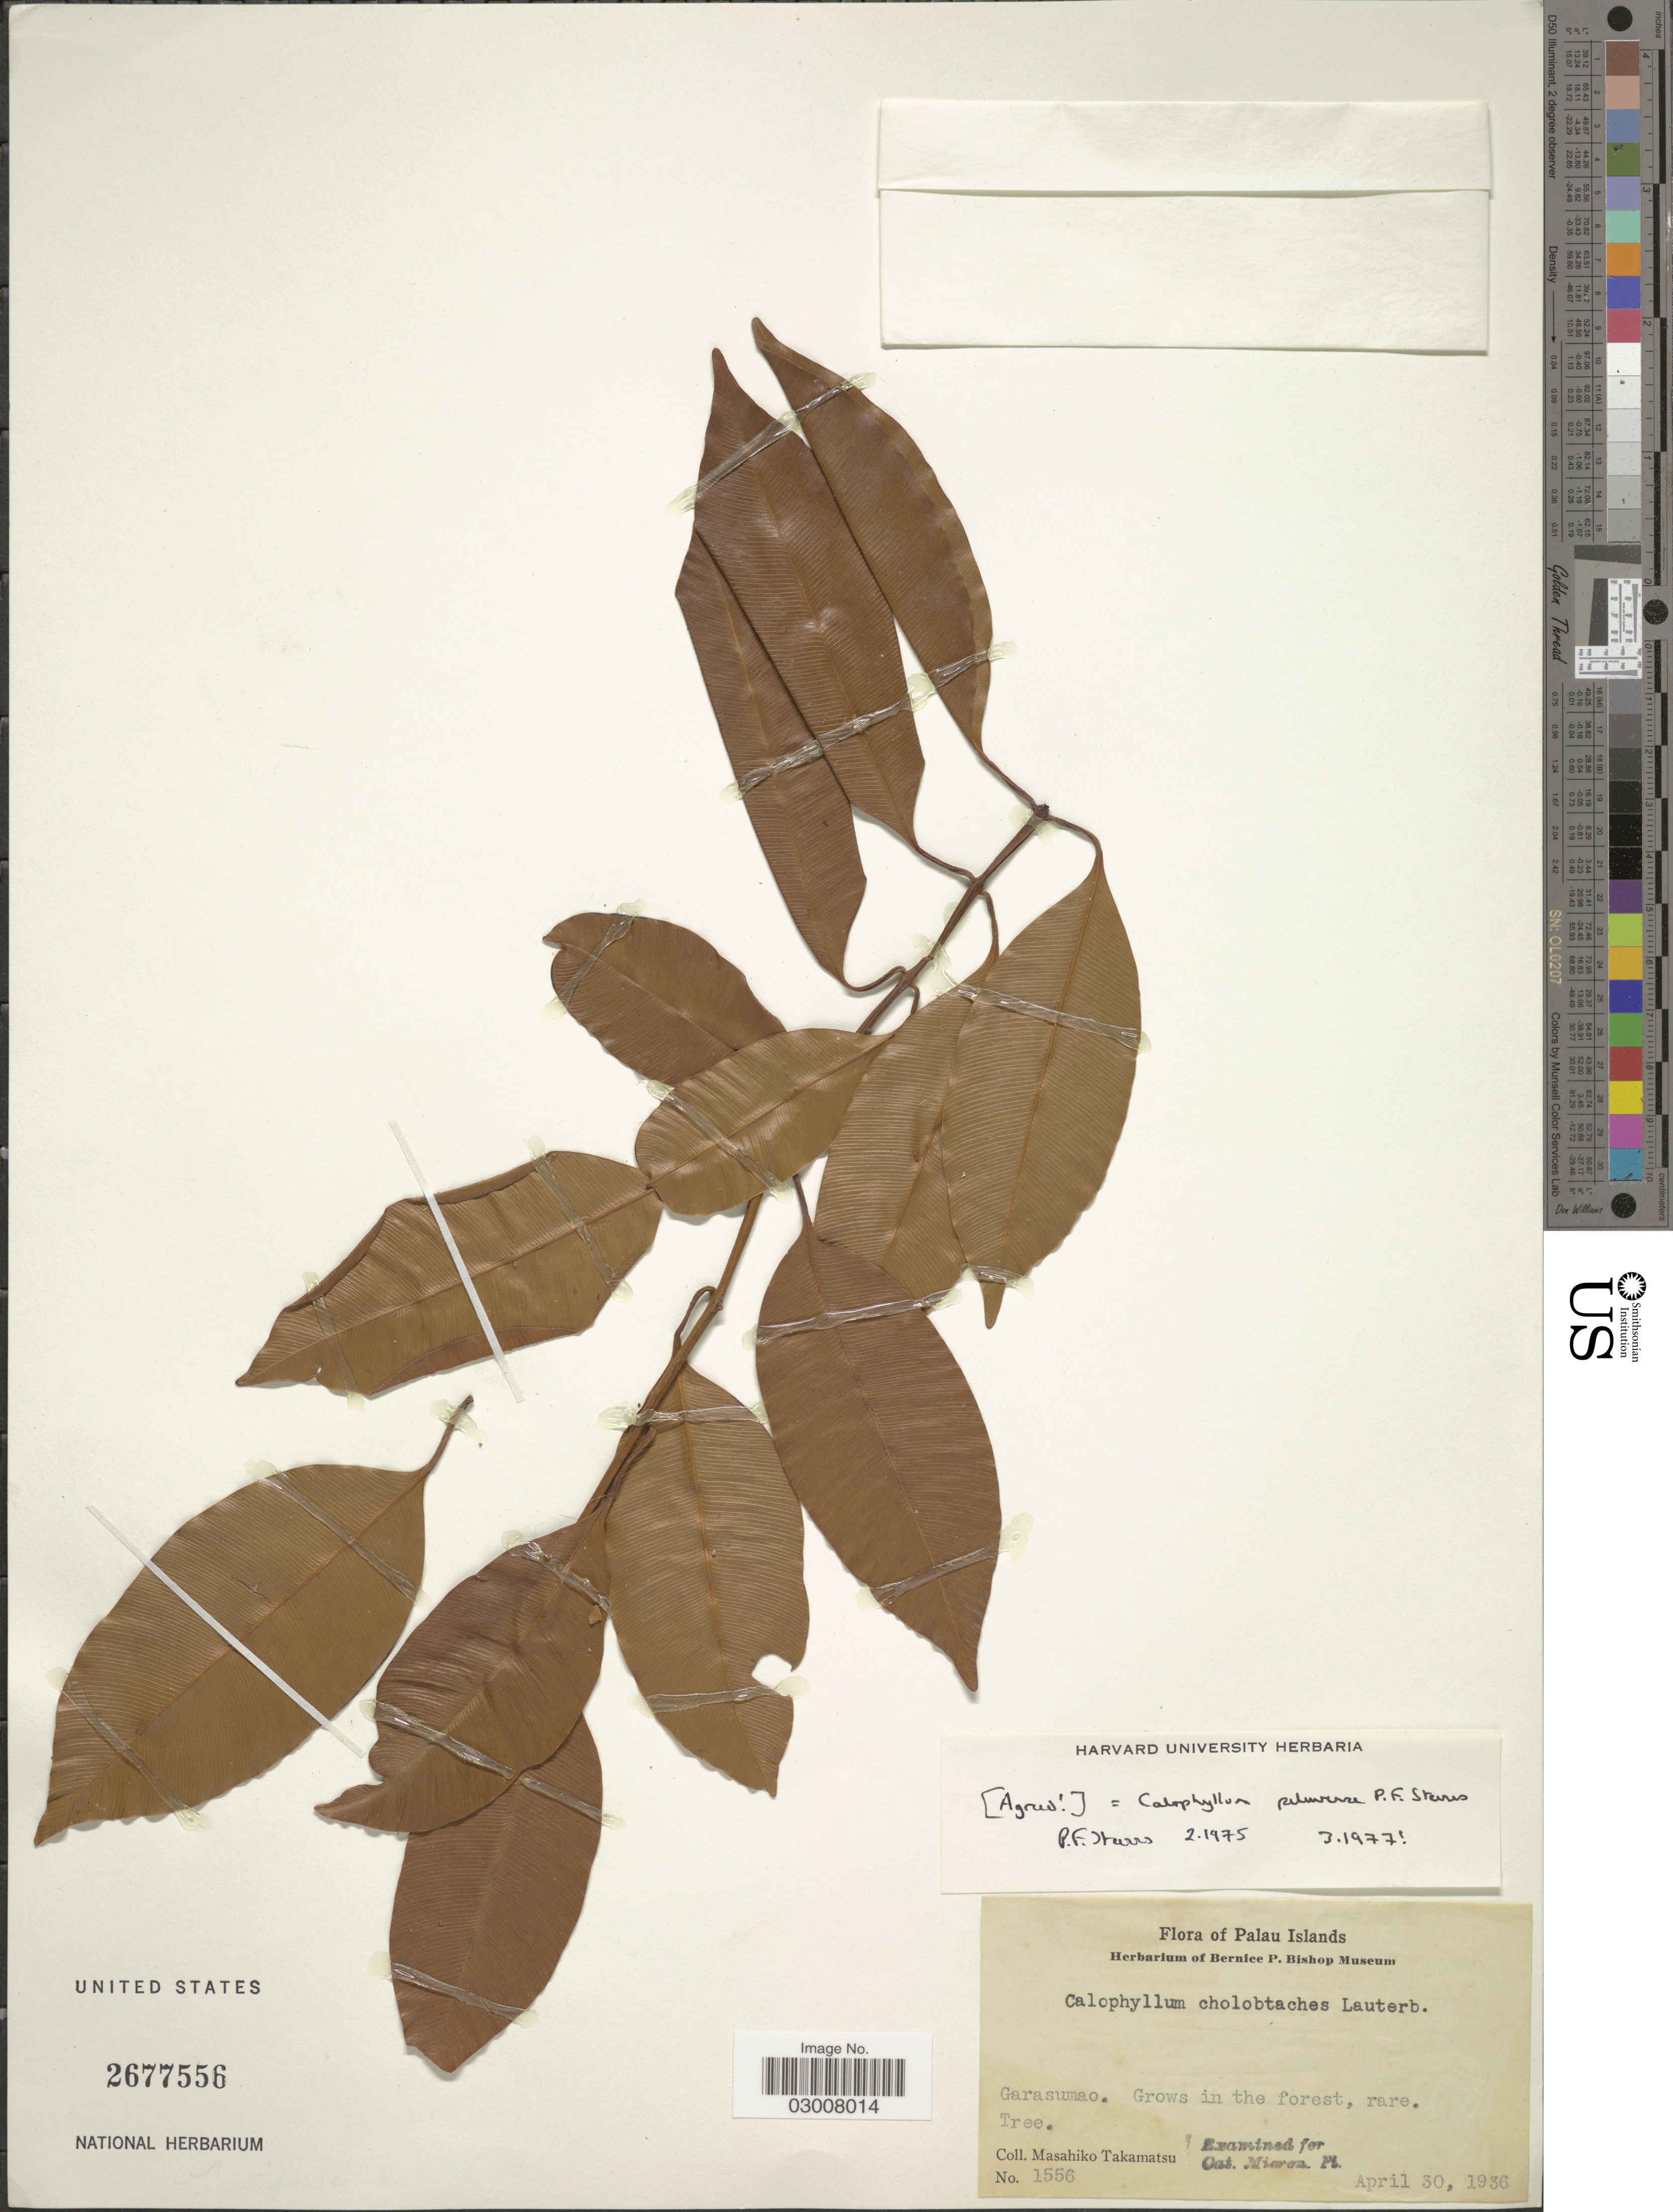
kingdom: Plantae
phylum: Tracheophyta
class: Magnoliopsida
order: Malpighiales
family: Calophyllaceae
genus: Calophyllum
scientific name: Calophyllum pelewense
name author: P.F. Stevens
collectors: M. Takamatsu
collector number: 1556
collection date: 1936-04-30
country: Palau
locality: Palau Islands.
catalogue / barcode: US 2677556